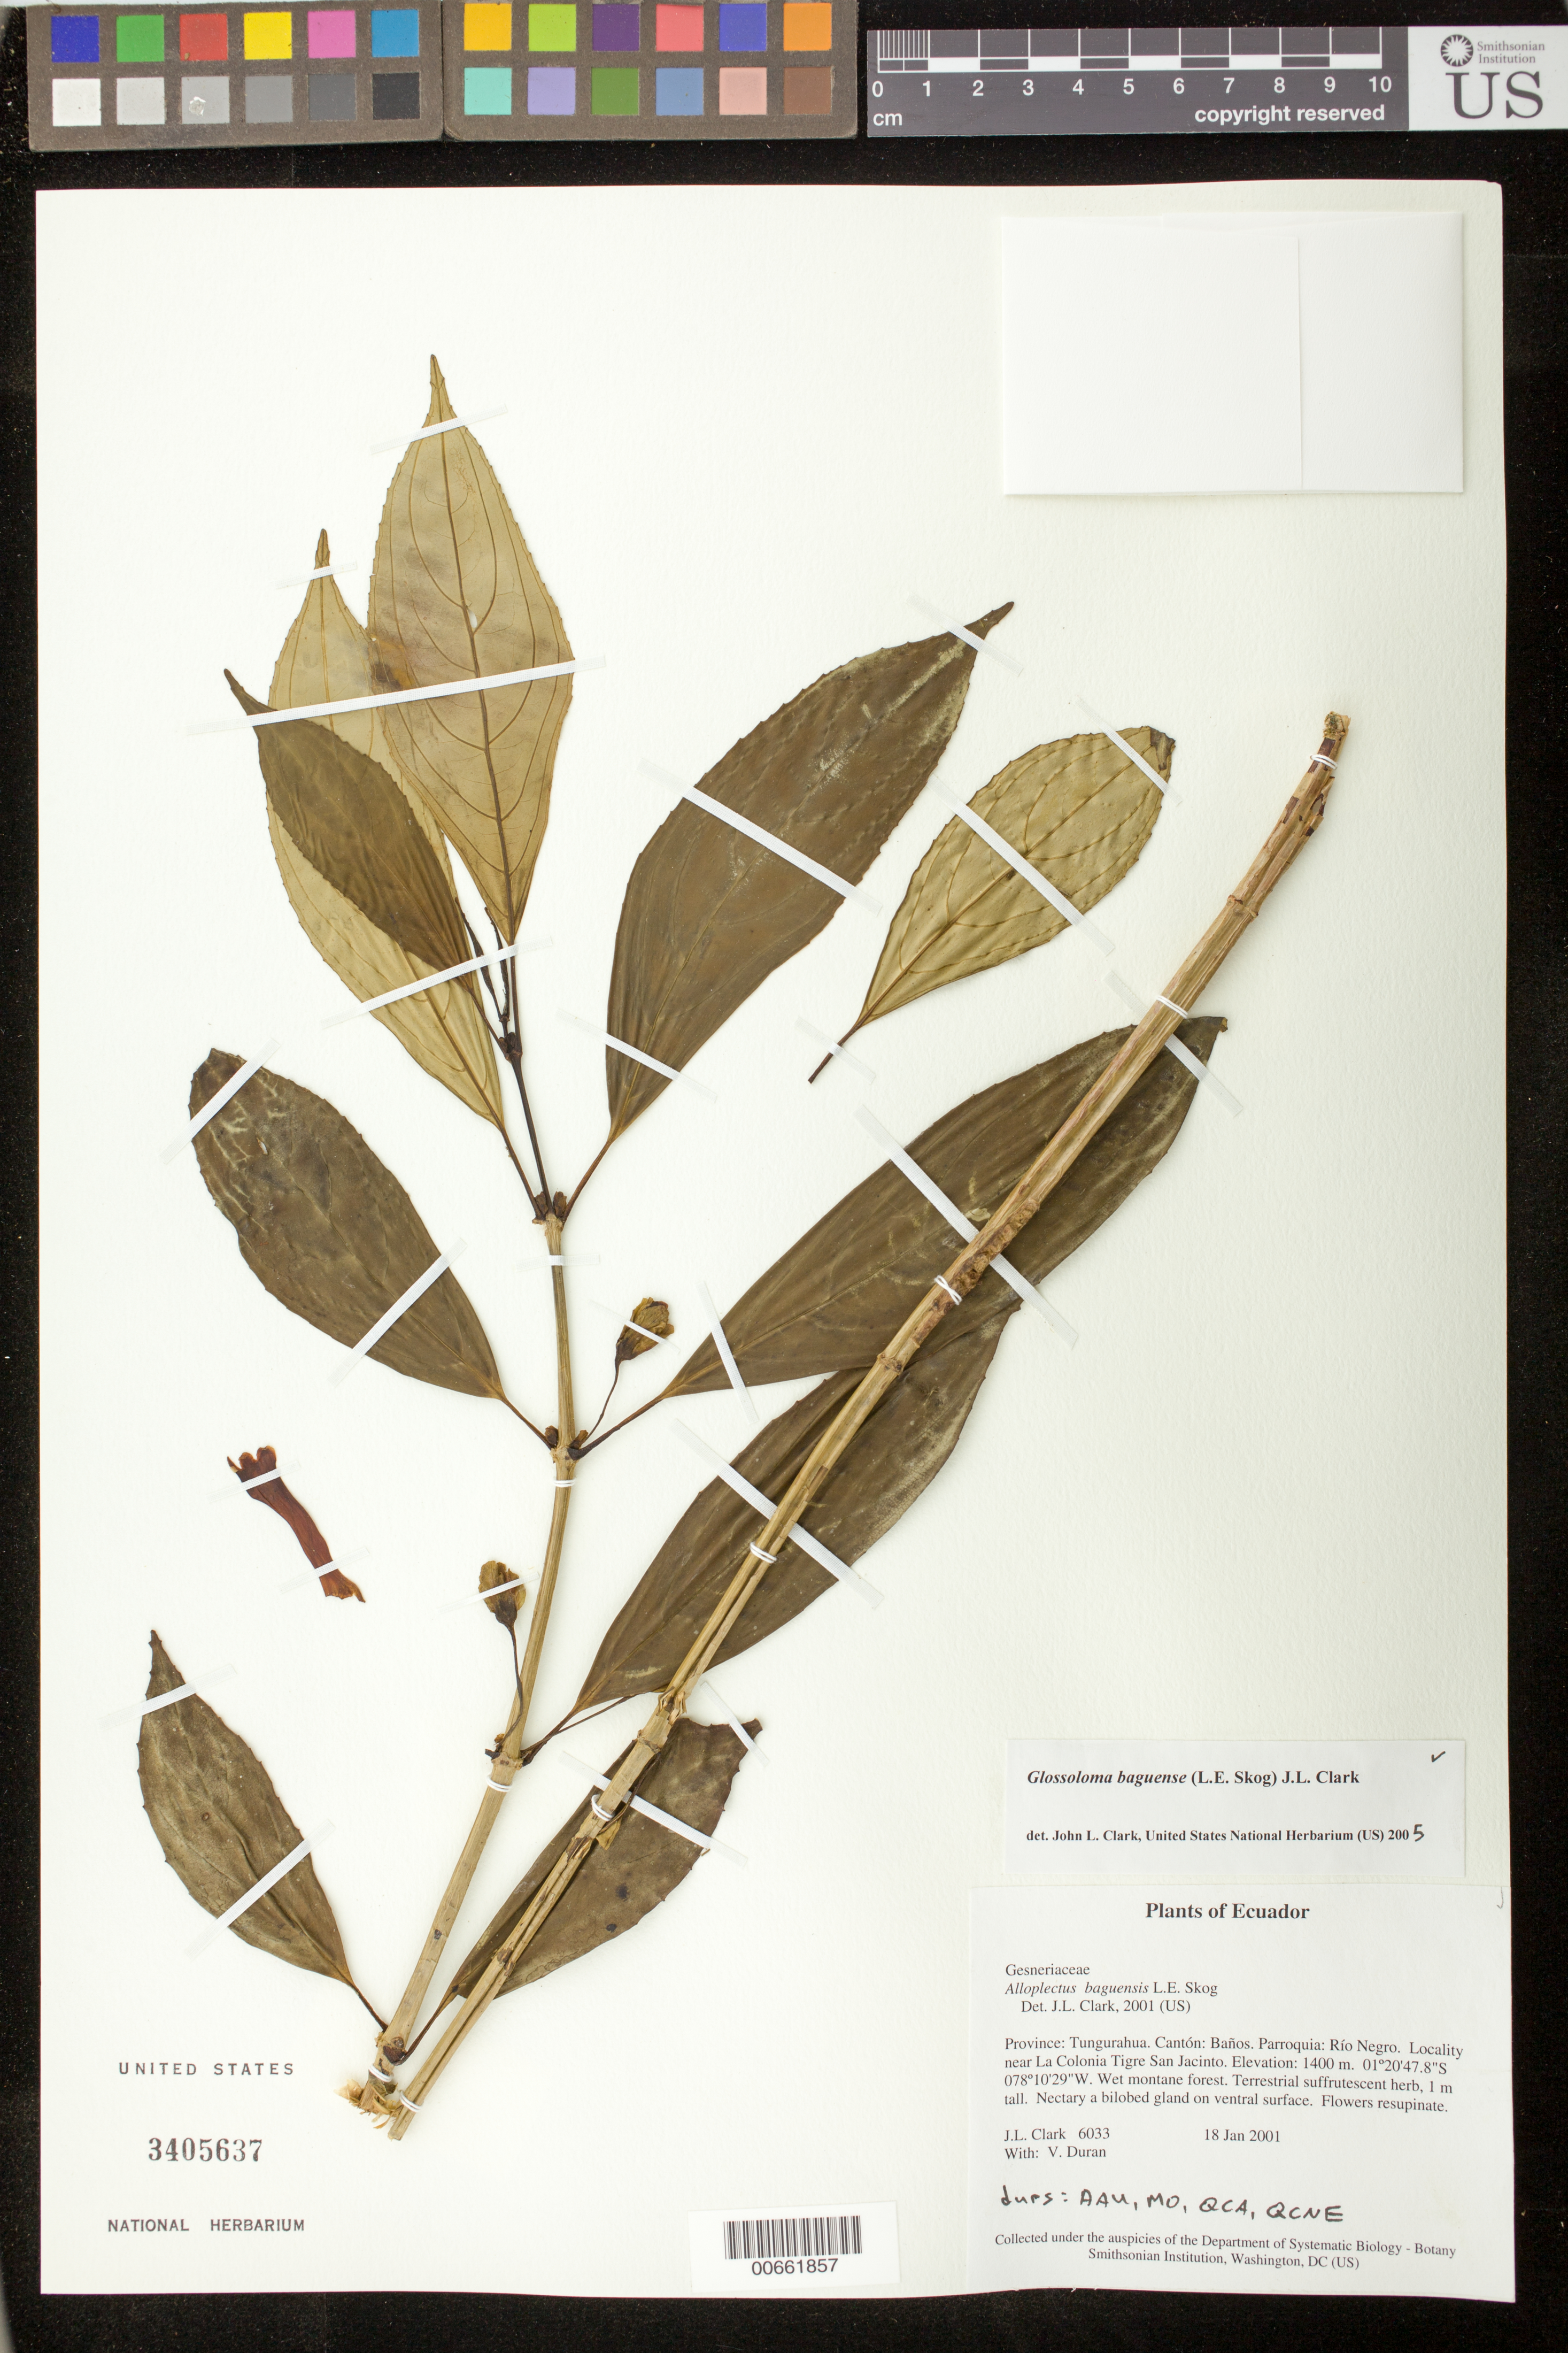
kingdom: Plantae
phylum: Tracheophyta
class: Magnoliopsida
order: Lamiales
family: Gesneriaceae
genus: Glossoloma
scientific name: Glossoloma baguense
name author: (L.E. Skog) J.L. Clark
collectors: J. L. Clark & V. Duran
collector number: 6033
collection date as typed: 18 Jan 2001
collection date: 2001-01-18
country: Ecuador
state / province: Tungurahua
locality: Cantón: Baños. Parroquia: Río Negro. Locality near La Colonia Tigre San Jacinto.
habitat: Wet montane forest.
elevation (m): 1400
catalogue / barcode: US 3405637